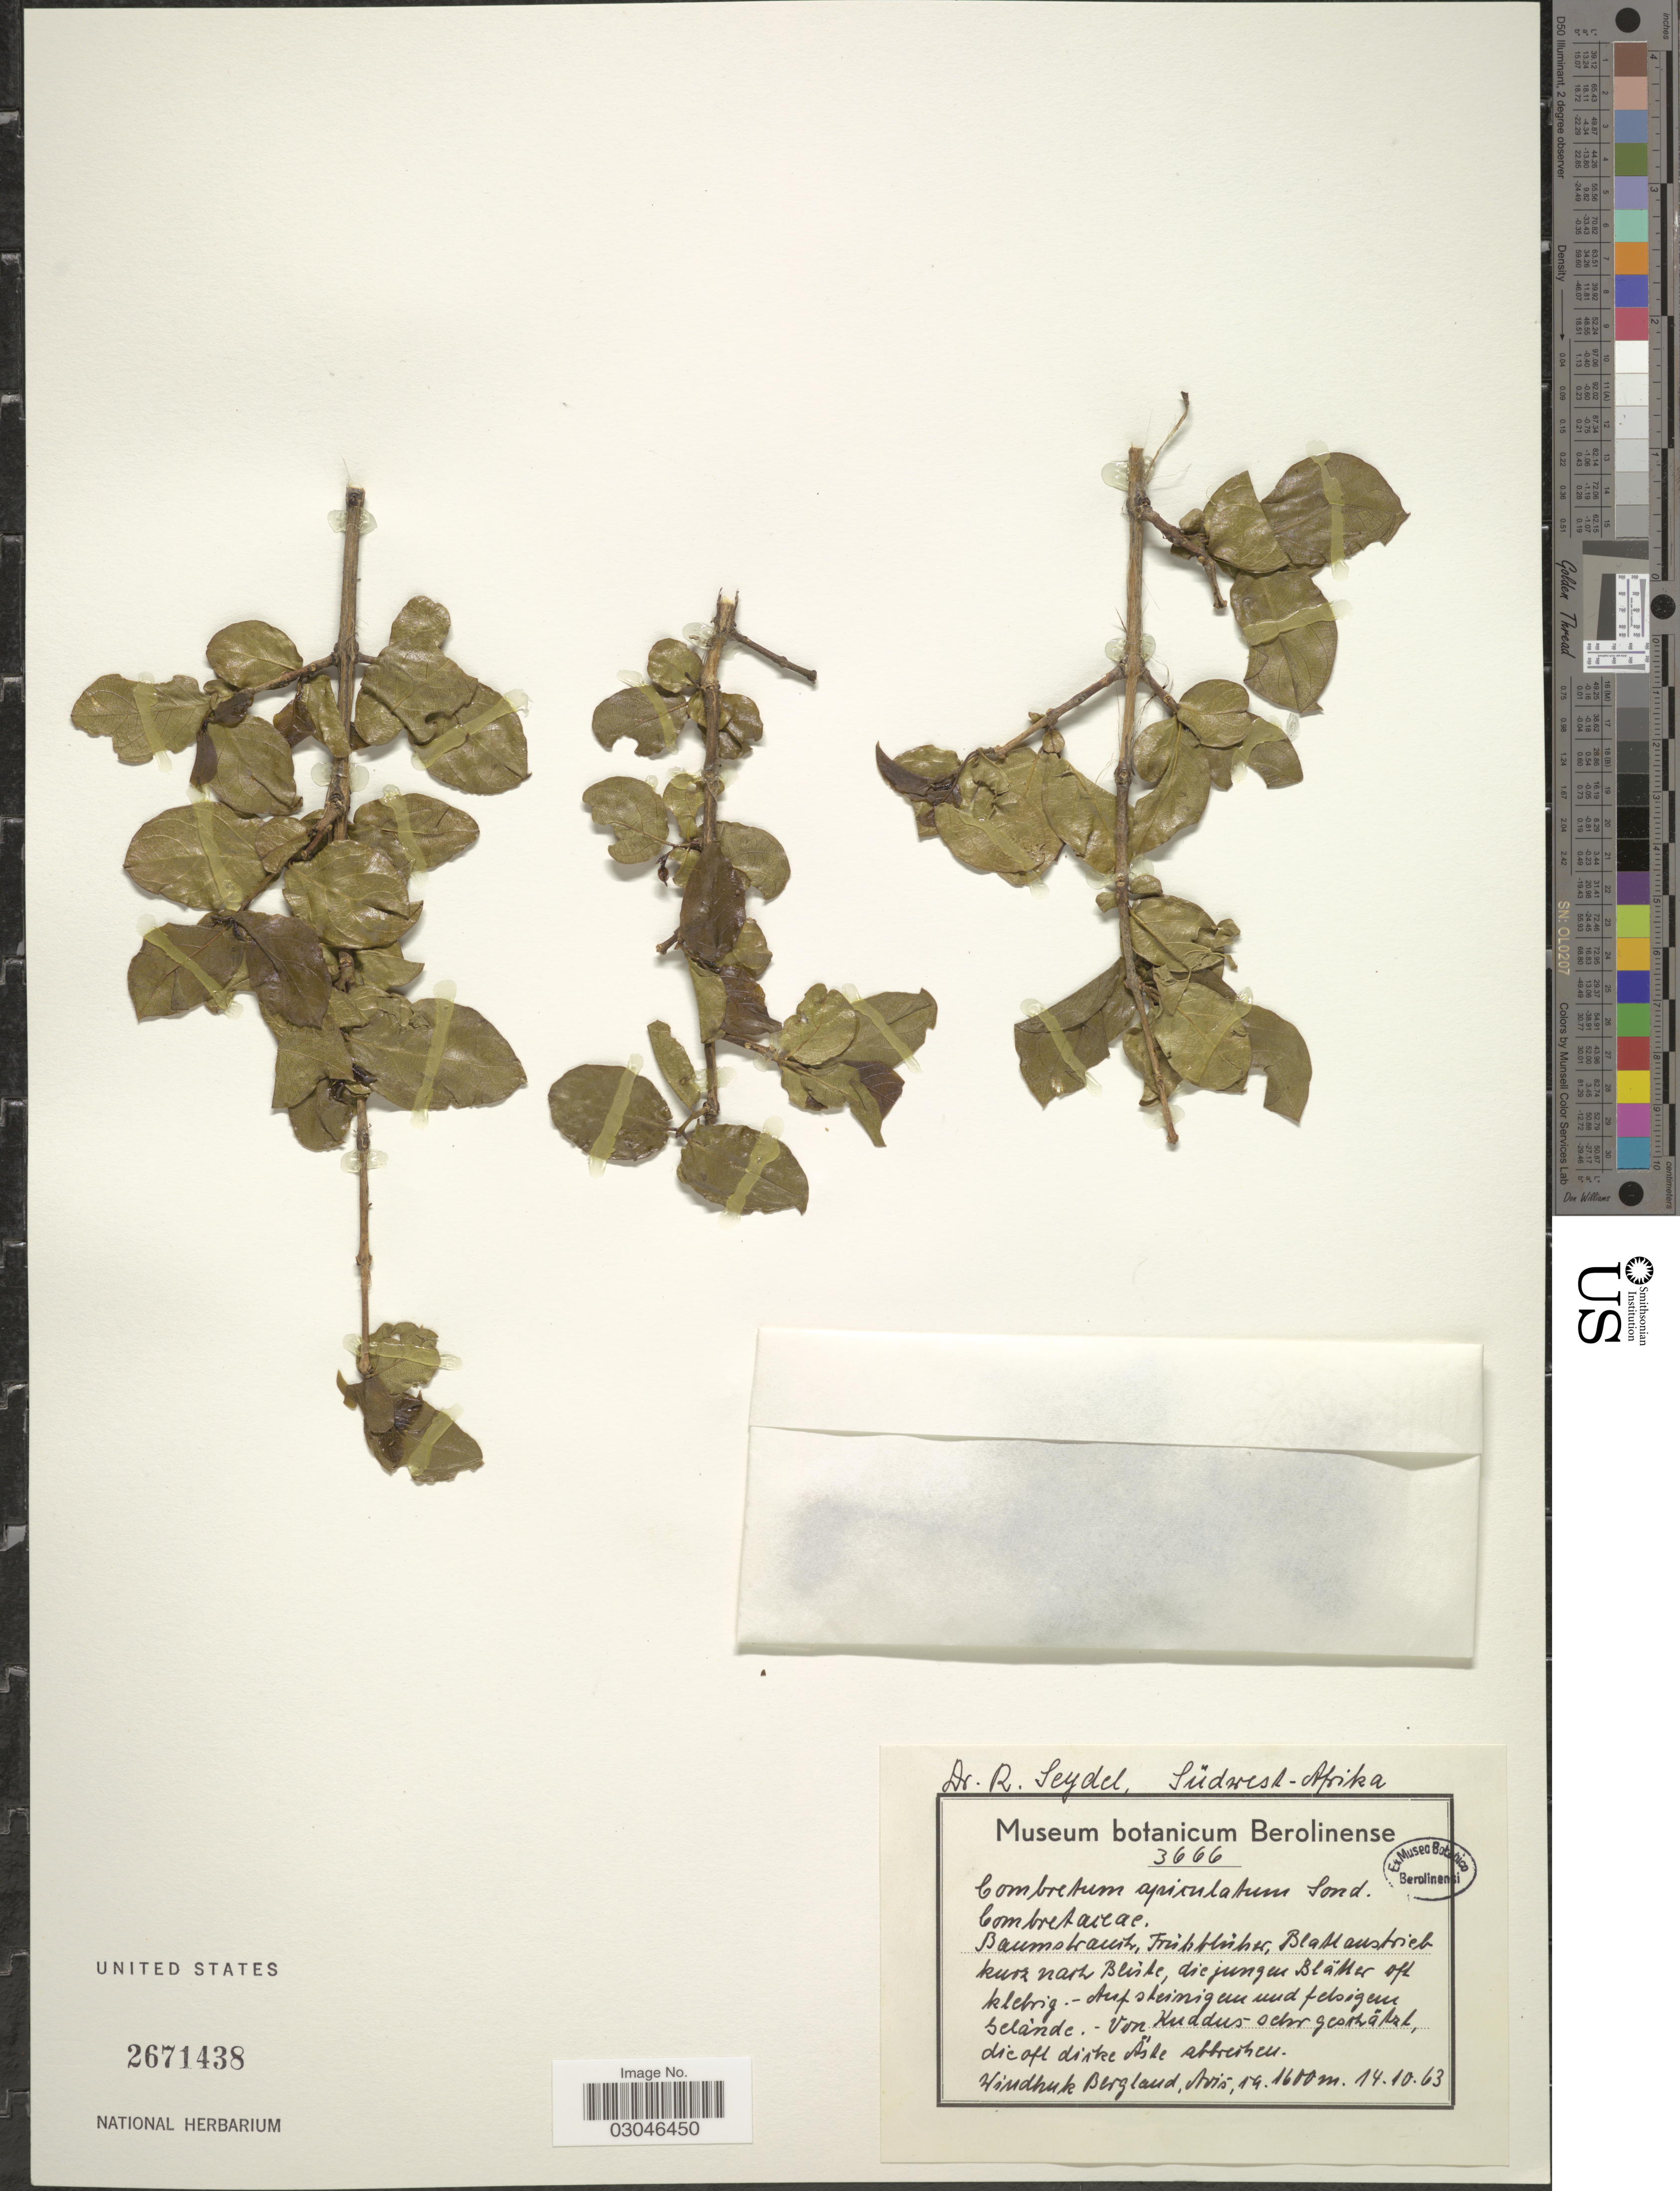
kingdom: Plantae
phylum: Tracheophyta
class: Magnoliopsida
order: Myrtales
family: Combretaceae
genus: Combretum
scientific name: Combretum apiculatum subsp. apiculatum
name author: Sond.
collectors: R. Seydel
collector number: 3666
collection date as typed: Transcribed d/m/y: 14/10/63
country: Namibia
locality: Südwest-Afrika. Windhuk Bergland, Avis.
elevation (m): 1600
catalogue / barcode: US 2671438